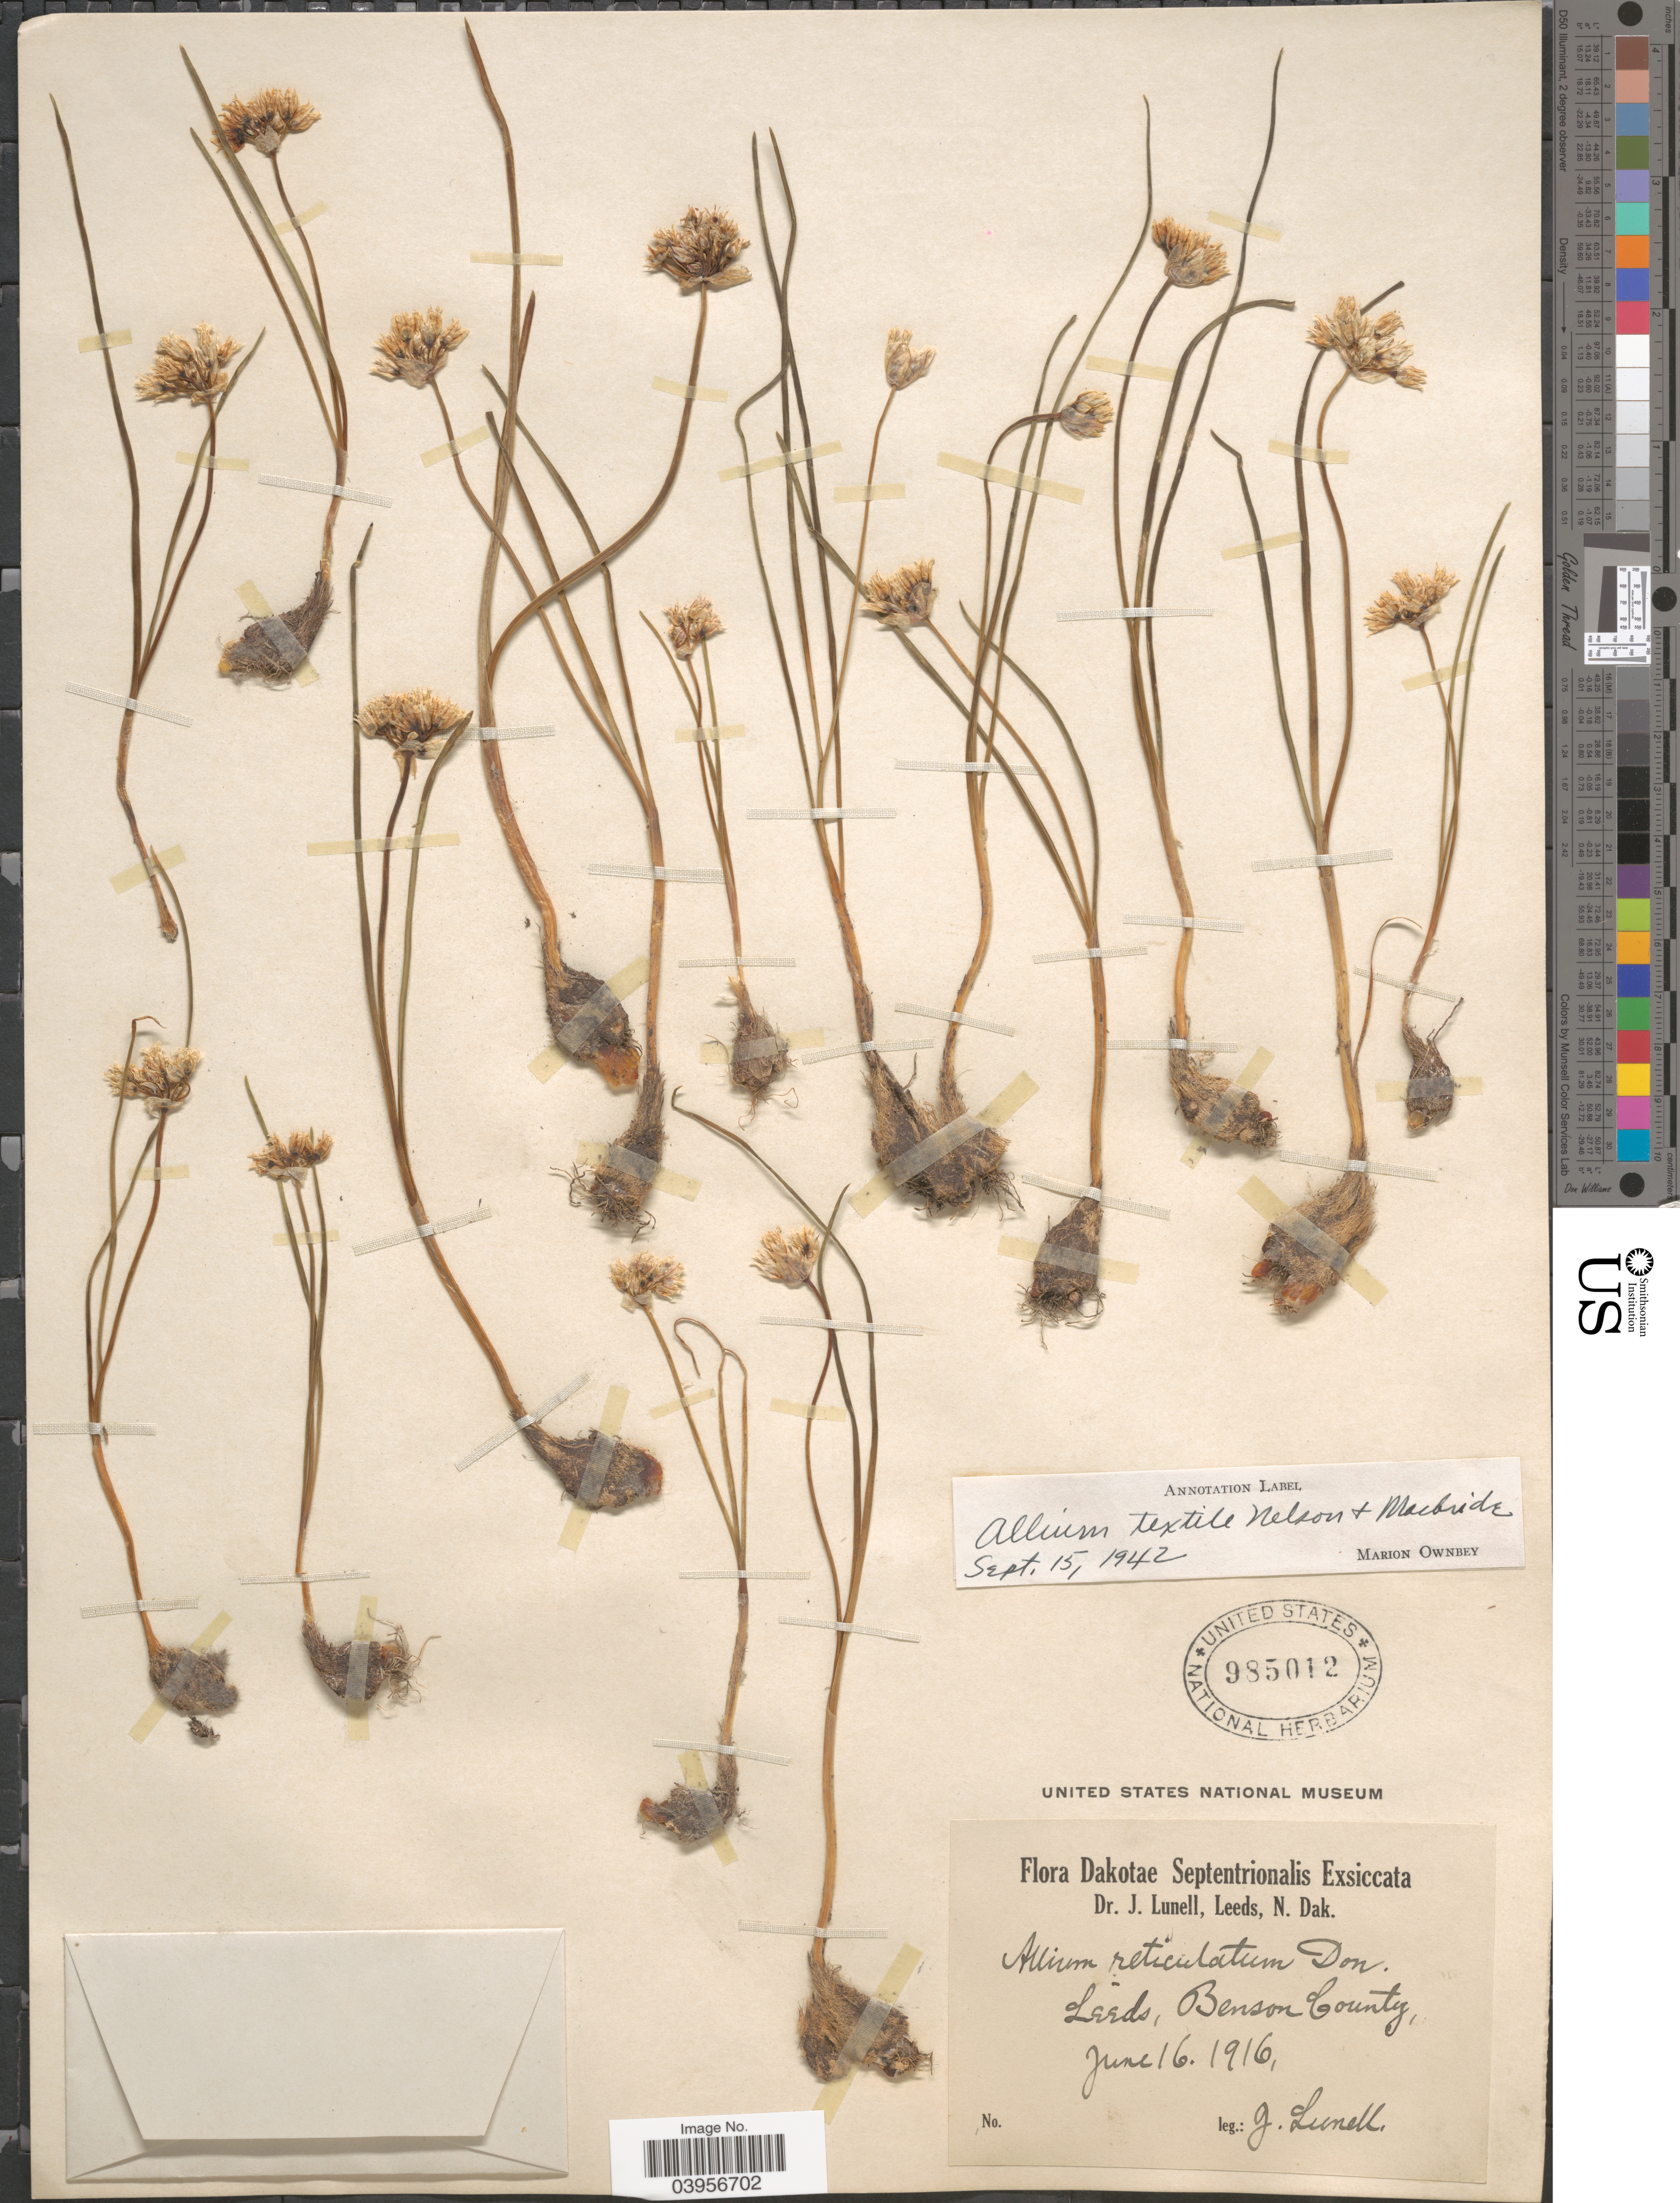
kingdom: Plantae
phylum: Tracheophyta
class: Liliopsida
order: Asparagales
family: Amaryllidaceae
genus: Allium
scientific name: Allium textile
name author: A. Nelson & J.F. Macbr.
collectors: J. Lunell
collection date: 1916-06-16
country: United States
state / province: North Dakota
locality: Dakotae Septentrionalis. Leeds, Benson County.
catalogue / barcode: US 985012